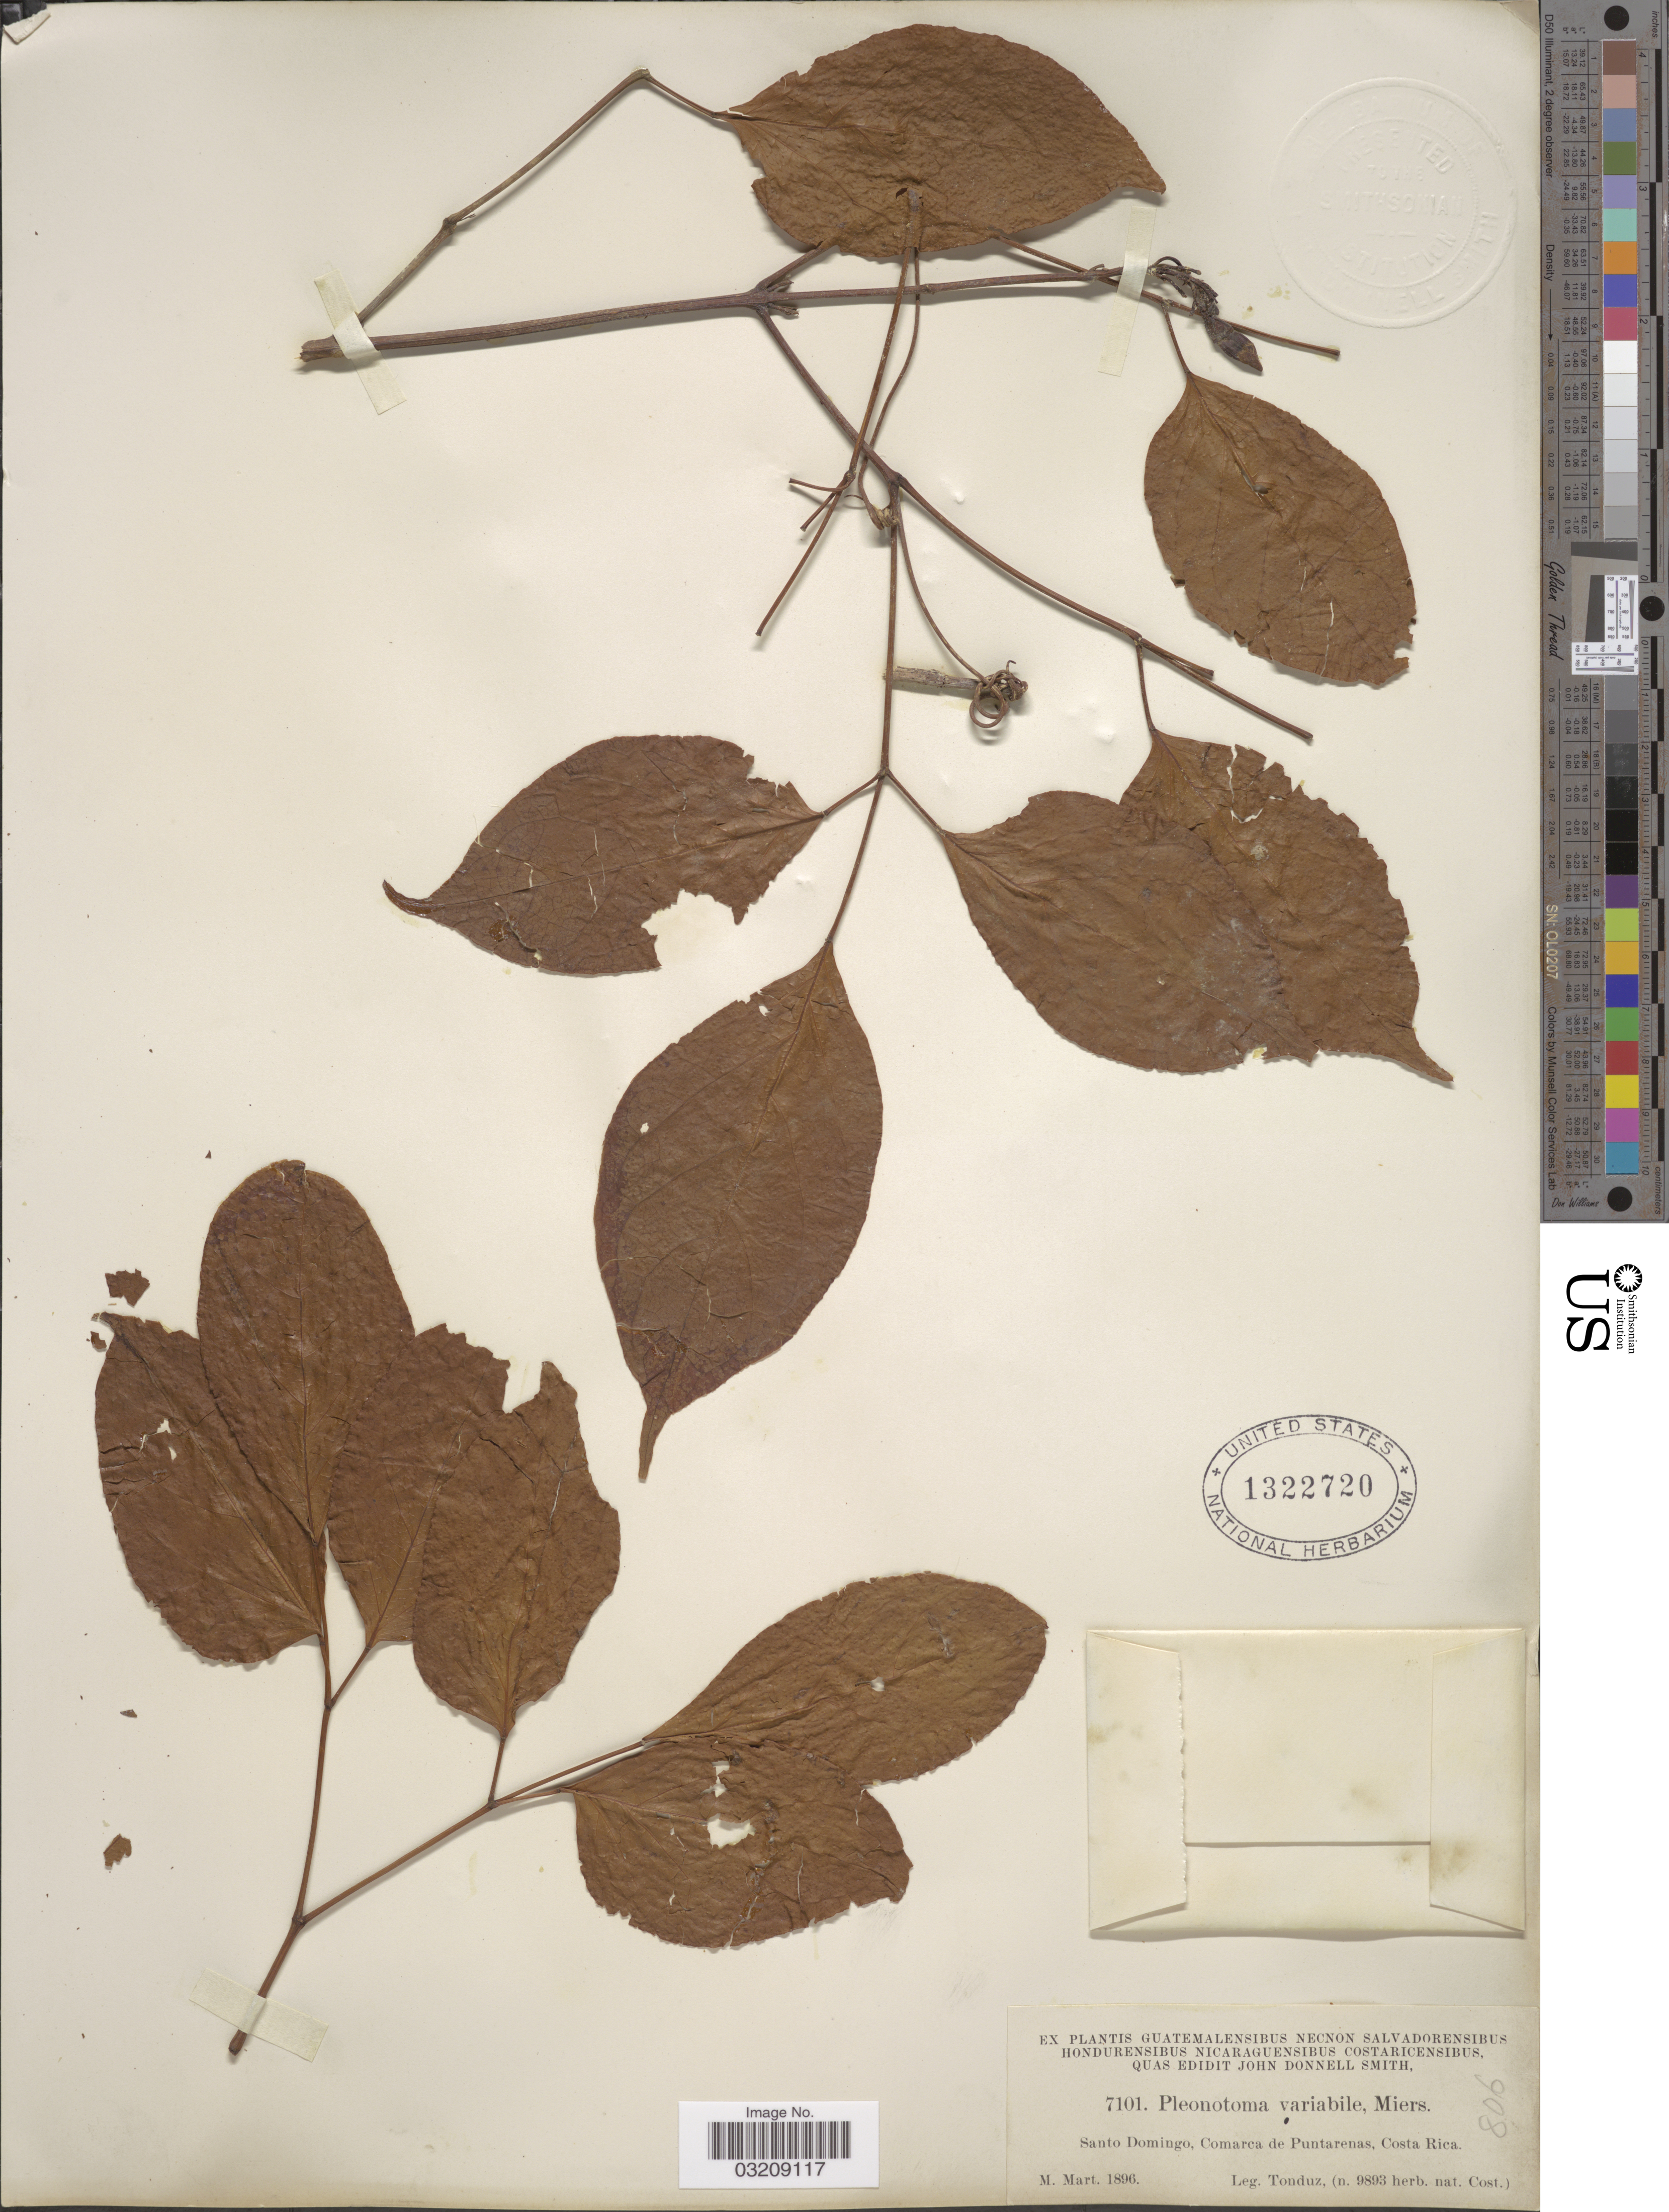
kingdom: Plantae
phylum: Tracheophyta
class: Magnoliopsida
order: Lamiales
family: Bignoniaceae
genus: Pleonotoma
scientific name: Pleonotoma variabilis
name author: (Jacq.) Miers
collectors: Tonduz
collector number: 7101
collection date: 1896-03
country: Costa Rica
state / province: Puntarenas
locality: Santo Domingo, Comarca de Puntarenas.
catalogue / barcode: US 1322720